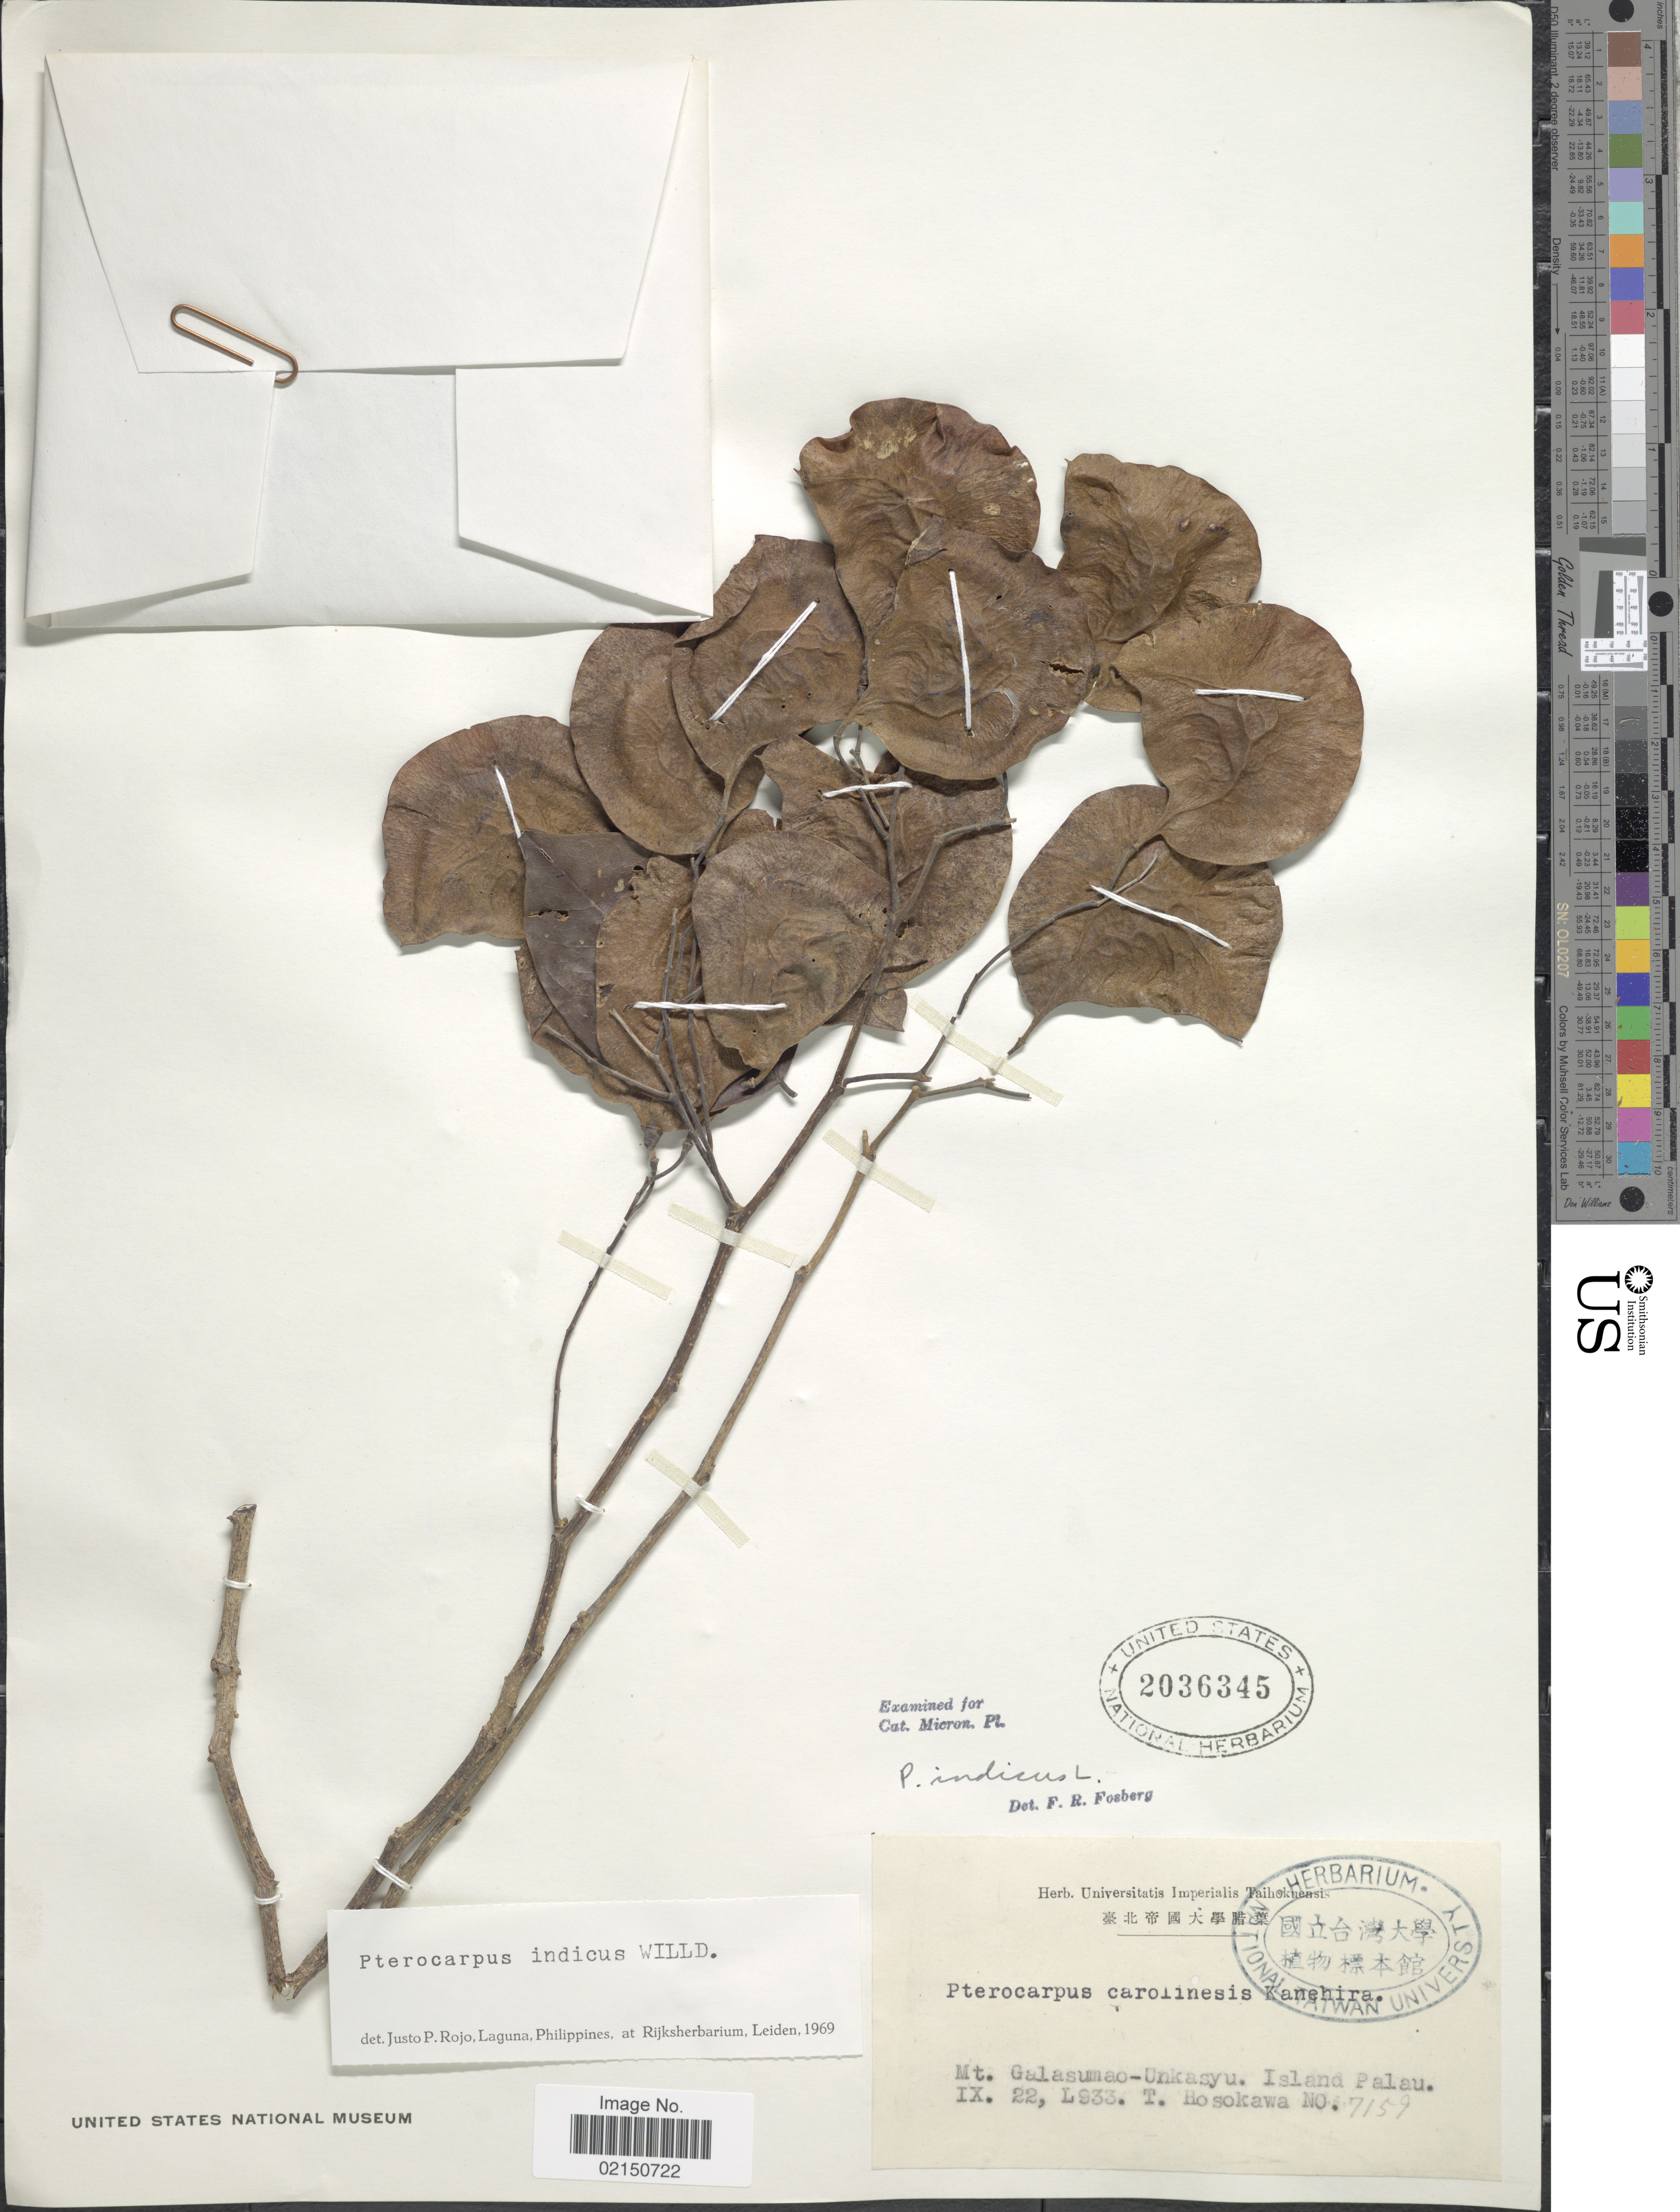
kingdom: Plantae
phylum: Tracheophyta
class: Magnoliopsida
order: Fabales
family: Fabaceae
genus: Pterocarpus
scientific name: Pterocarpus indicus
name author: Willd.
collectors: T. Hosokawa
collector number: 7159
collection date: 1933-09-22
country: Palau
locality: Mt. Galasumao-Unkasyu. Island Palau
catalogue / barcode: US 2036345